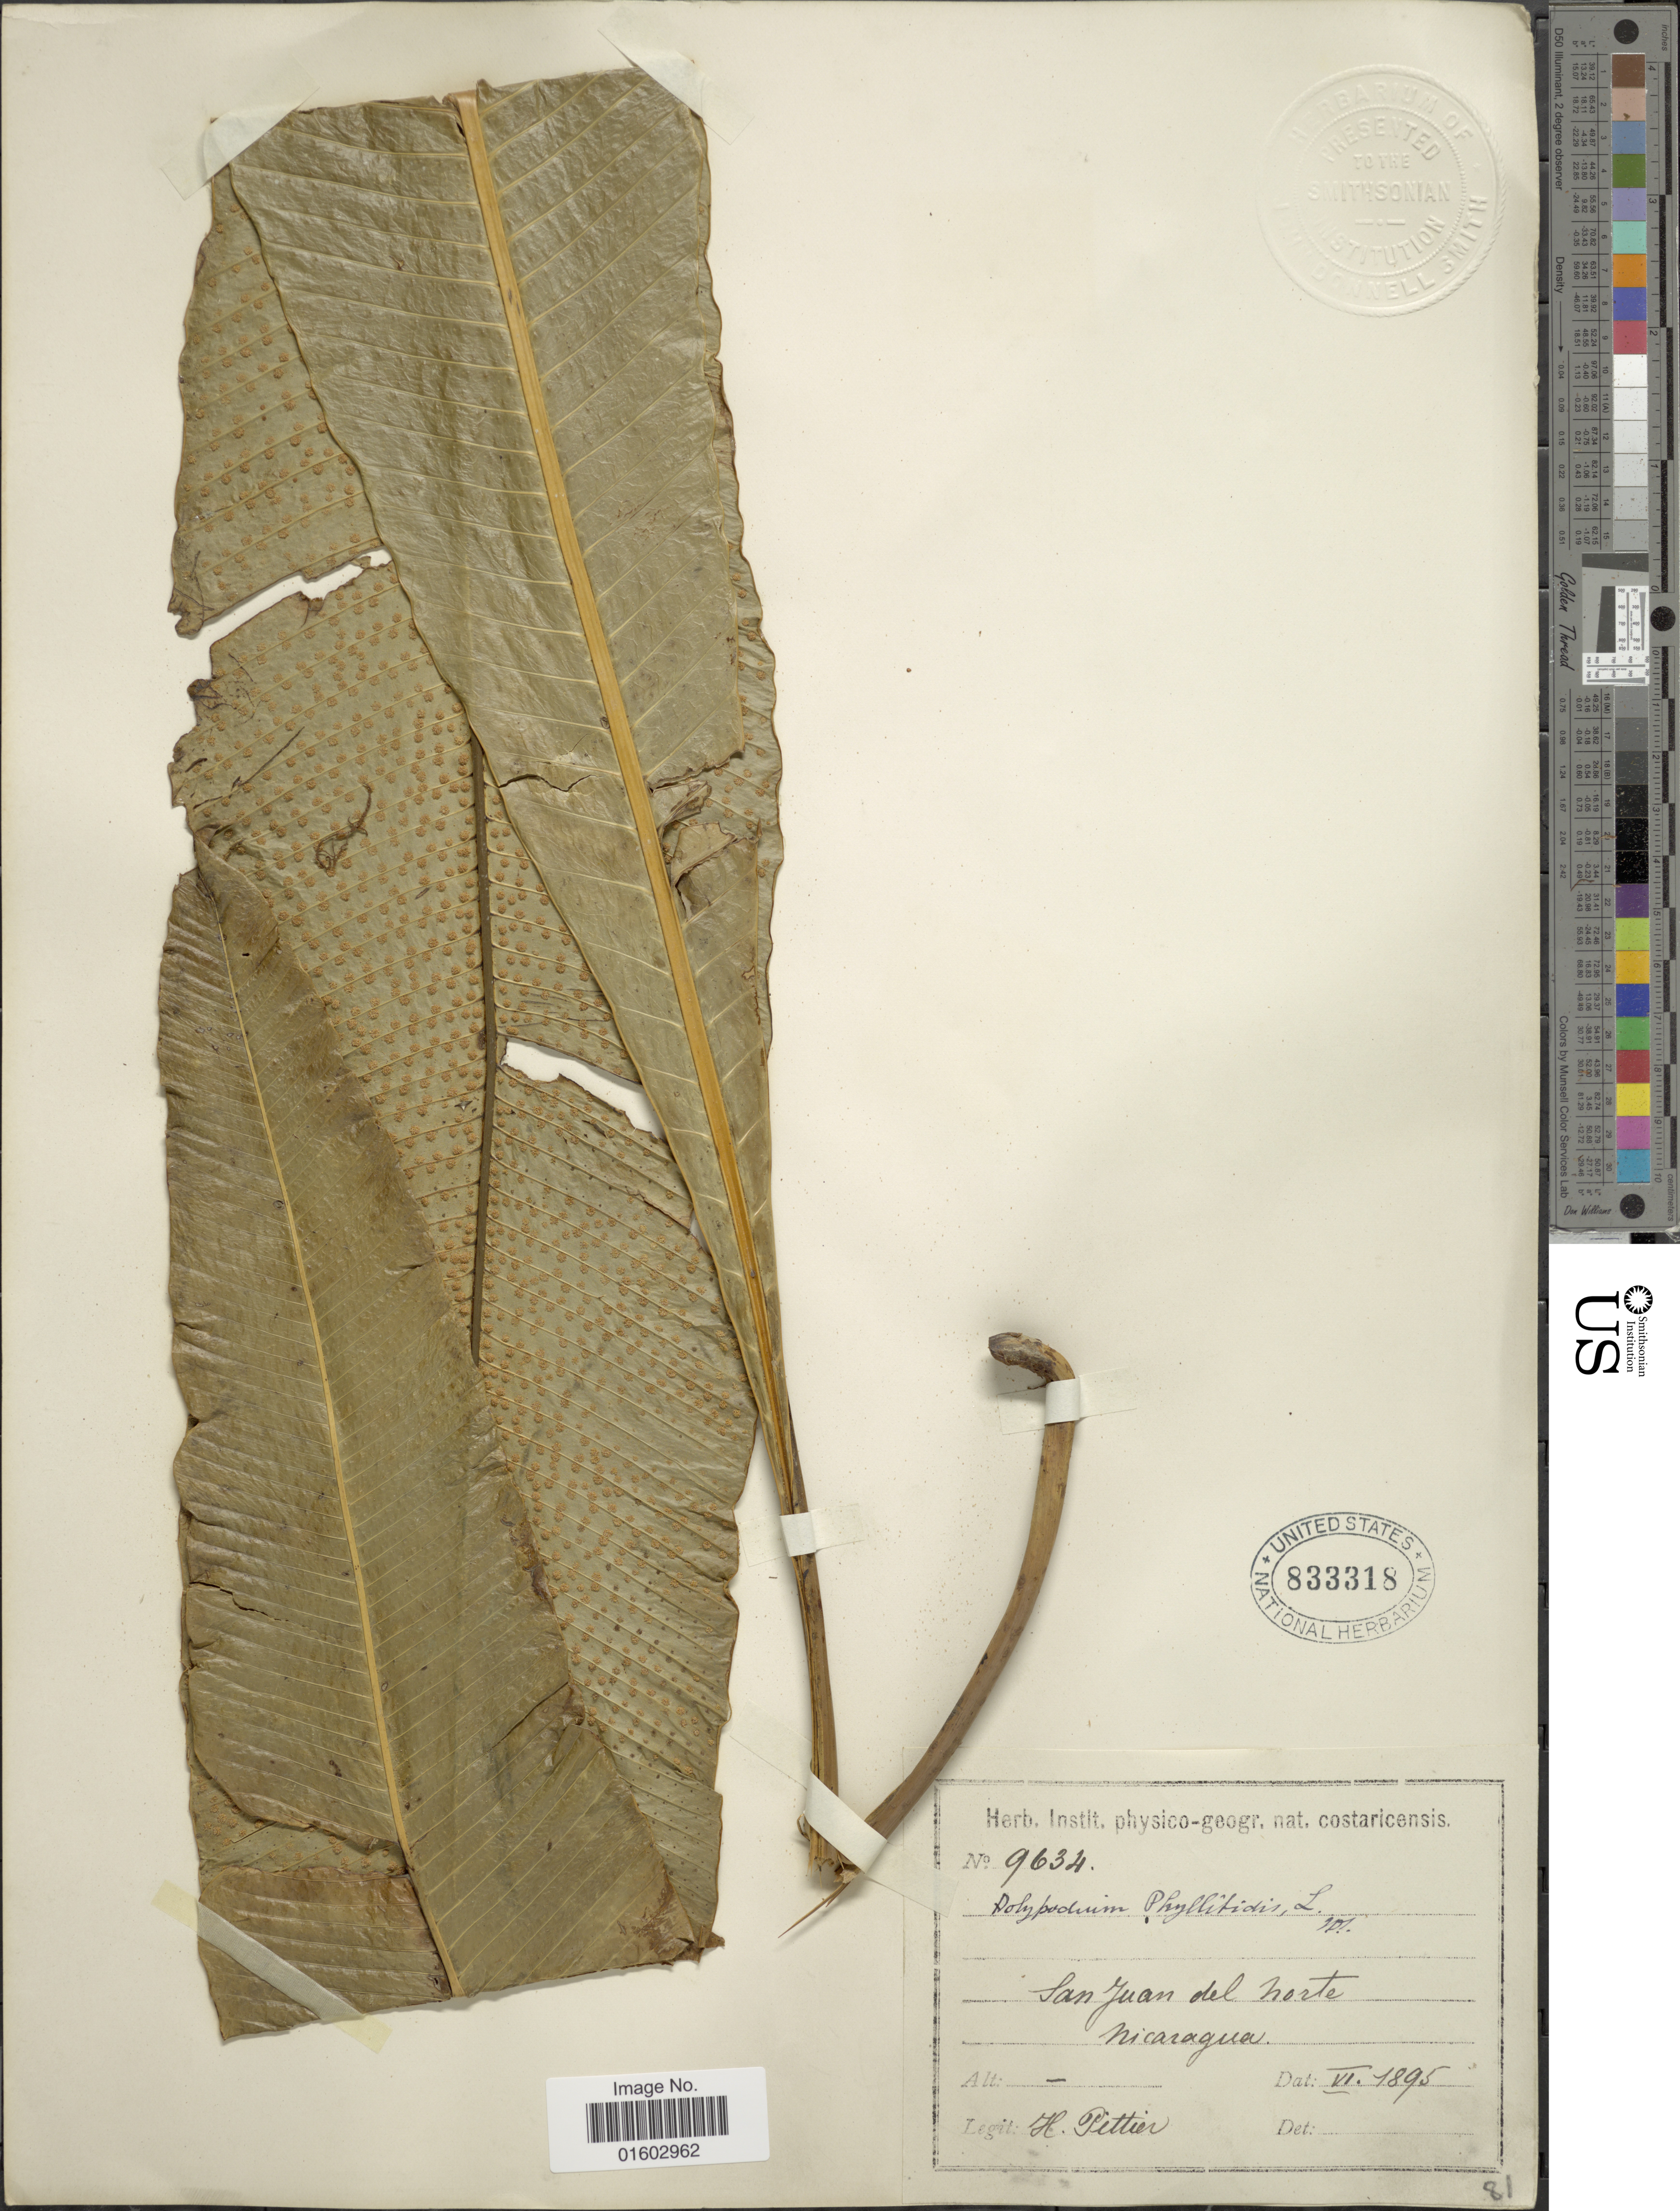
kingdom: Plantae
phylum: Tracheophyta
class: Polypodiopsida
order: Polypodiales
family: Polypodiaceae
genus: Campyloneurum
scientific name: Campyloneurum latum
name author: T. Moore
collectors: H. F. Pittier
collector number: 9634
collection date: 1895-06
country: Nicaragua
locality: San Juan del Norte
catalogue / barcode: US 833318